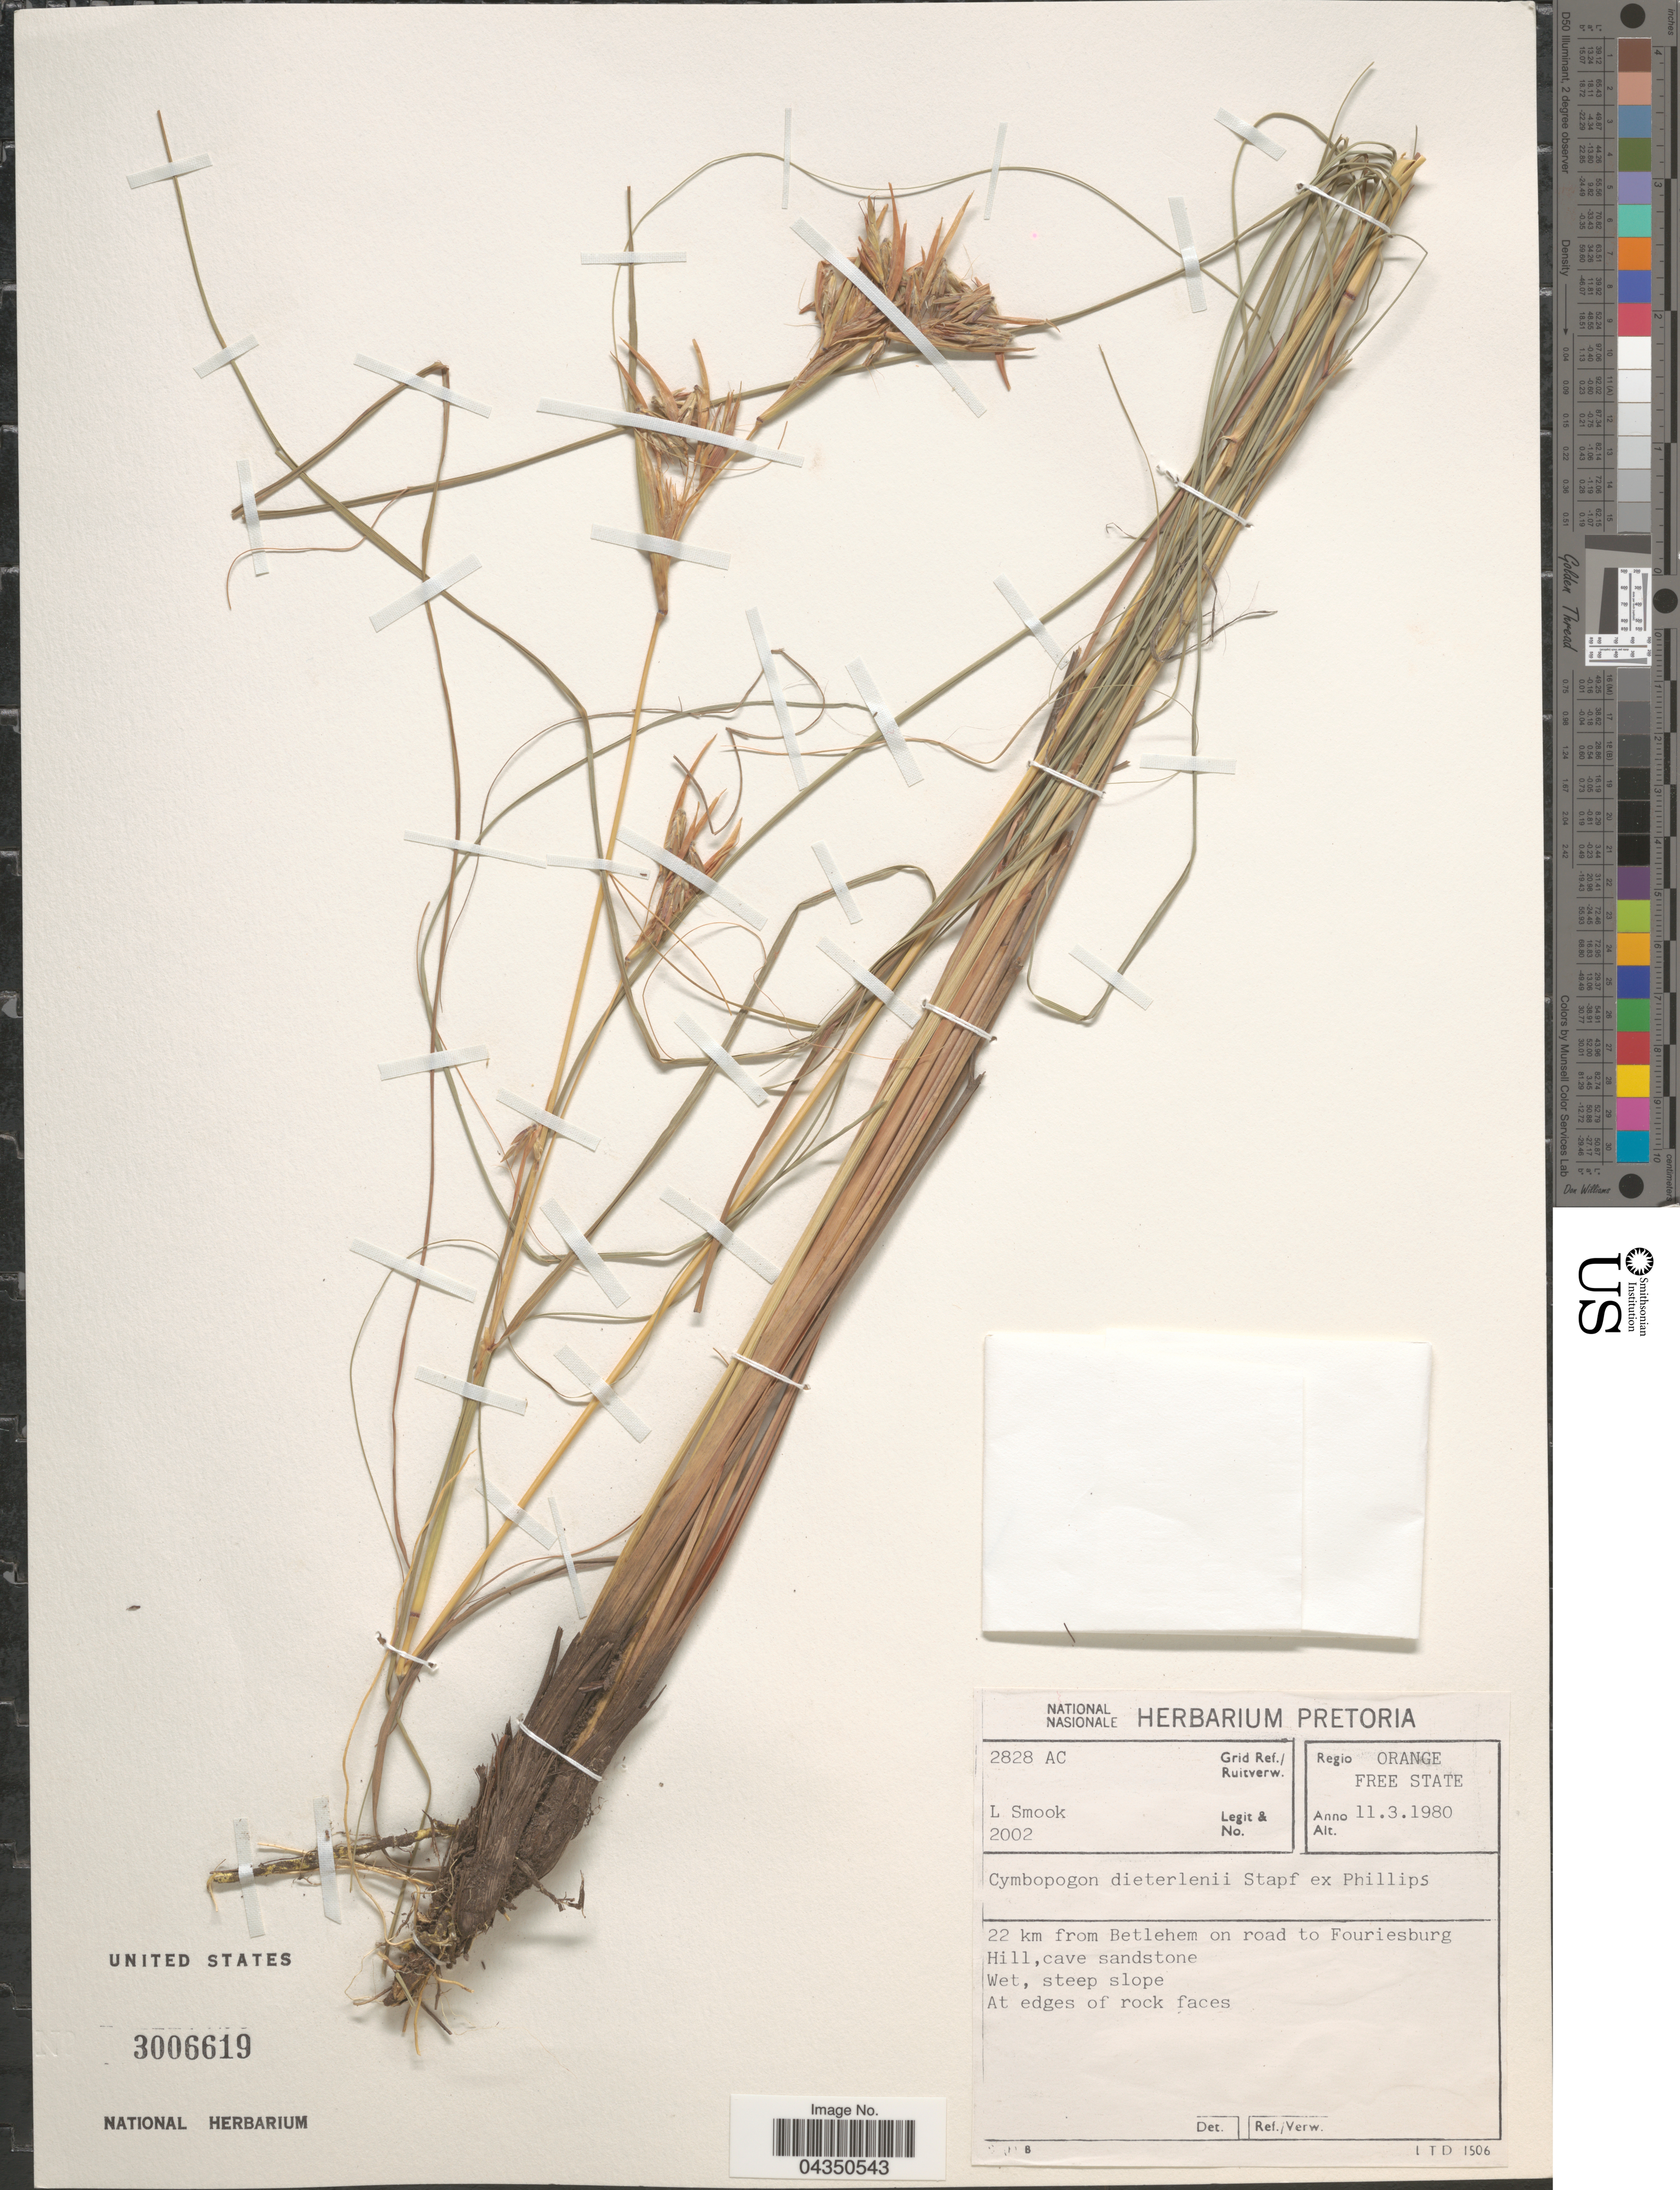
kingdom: Plantae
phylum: Tracheophyta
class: Liliopsida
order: Poales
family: Poaceae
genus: Cymbopogon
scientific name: Cymbopogon dieterlenii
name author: (Stapf ex E. Phillips) Stapf ex Schweick.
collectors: L. Smook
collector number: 2002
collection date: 1980-03-11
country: South Africa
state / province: Free State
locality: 2828 AC Grid Ref./Ruitverw. Regio Orange Free State. 22 km from Betlehem on road to Fouriesburg Hill. Wet, steep slope.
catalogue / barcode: US 3006619